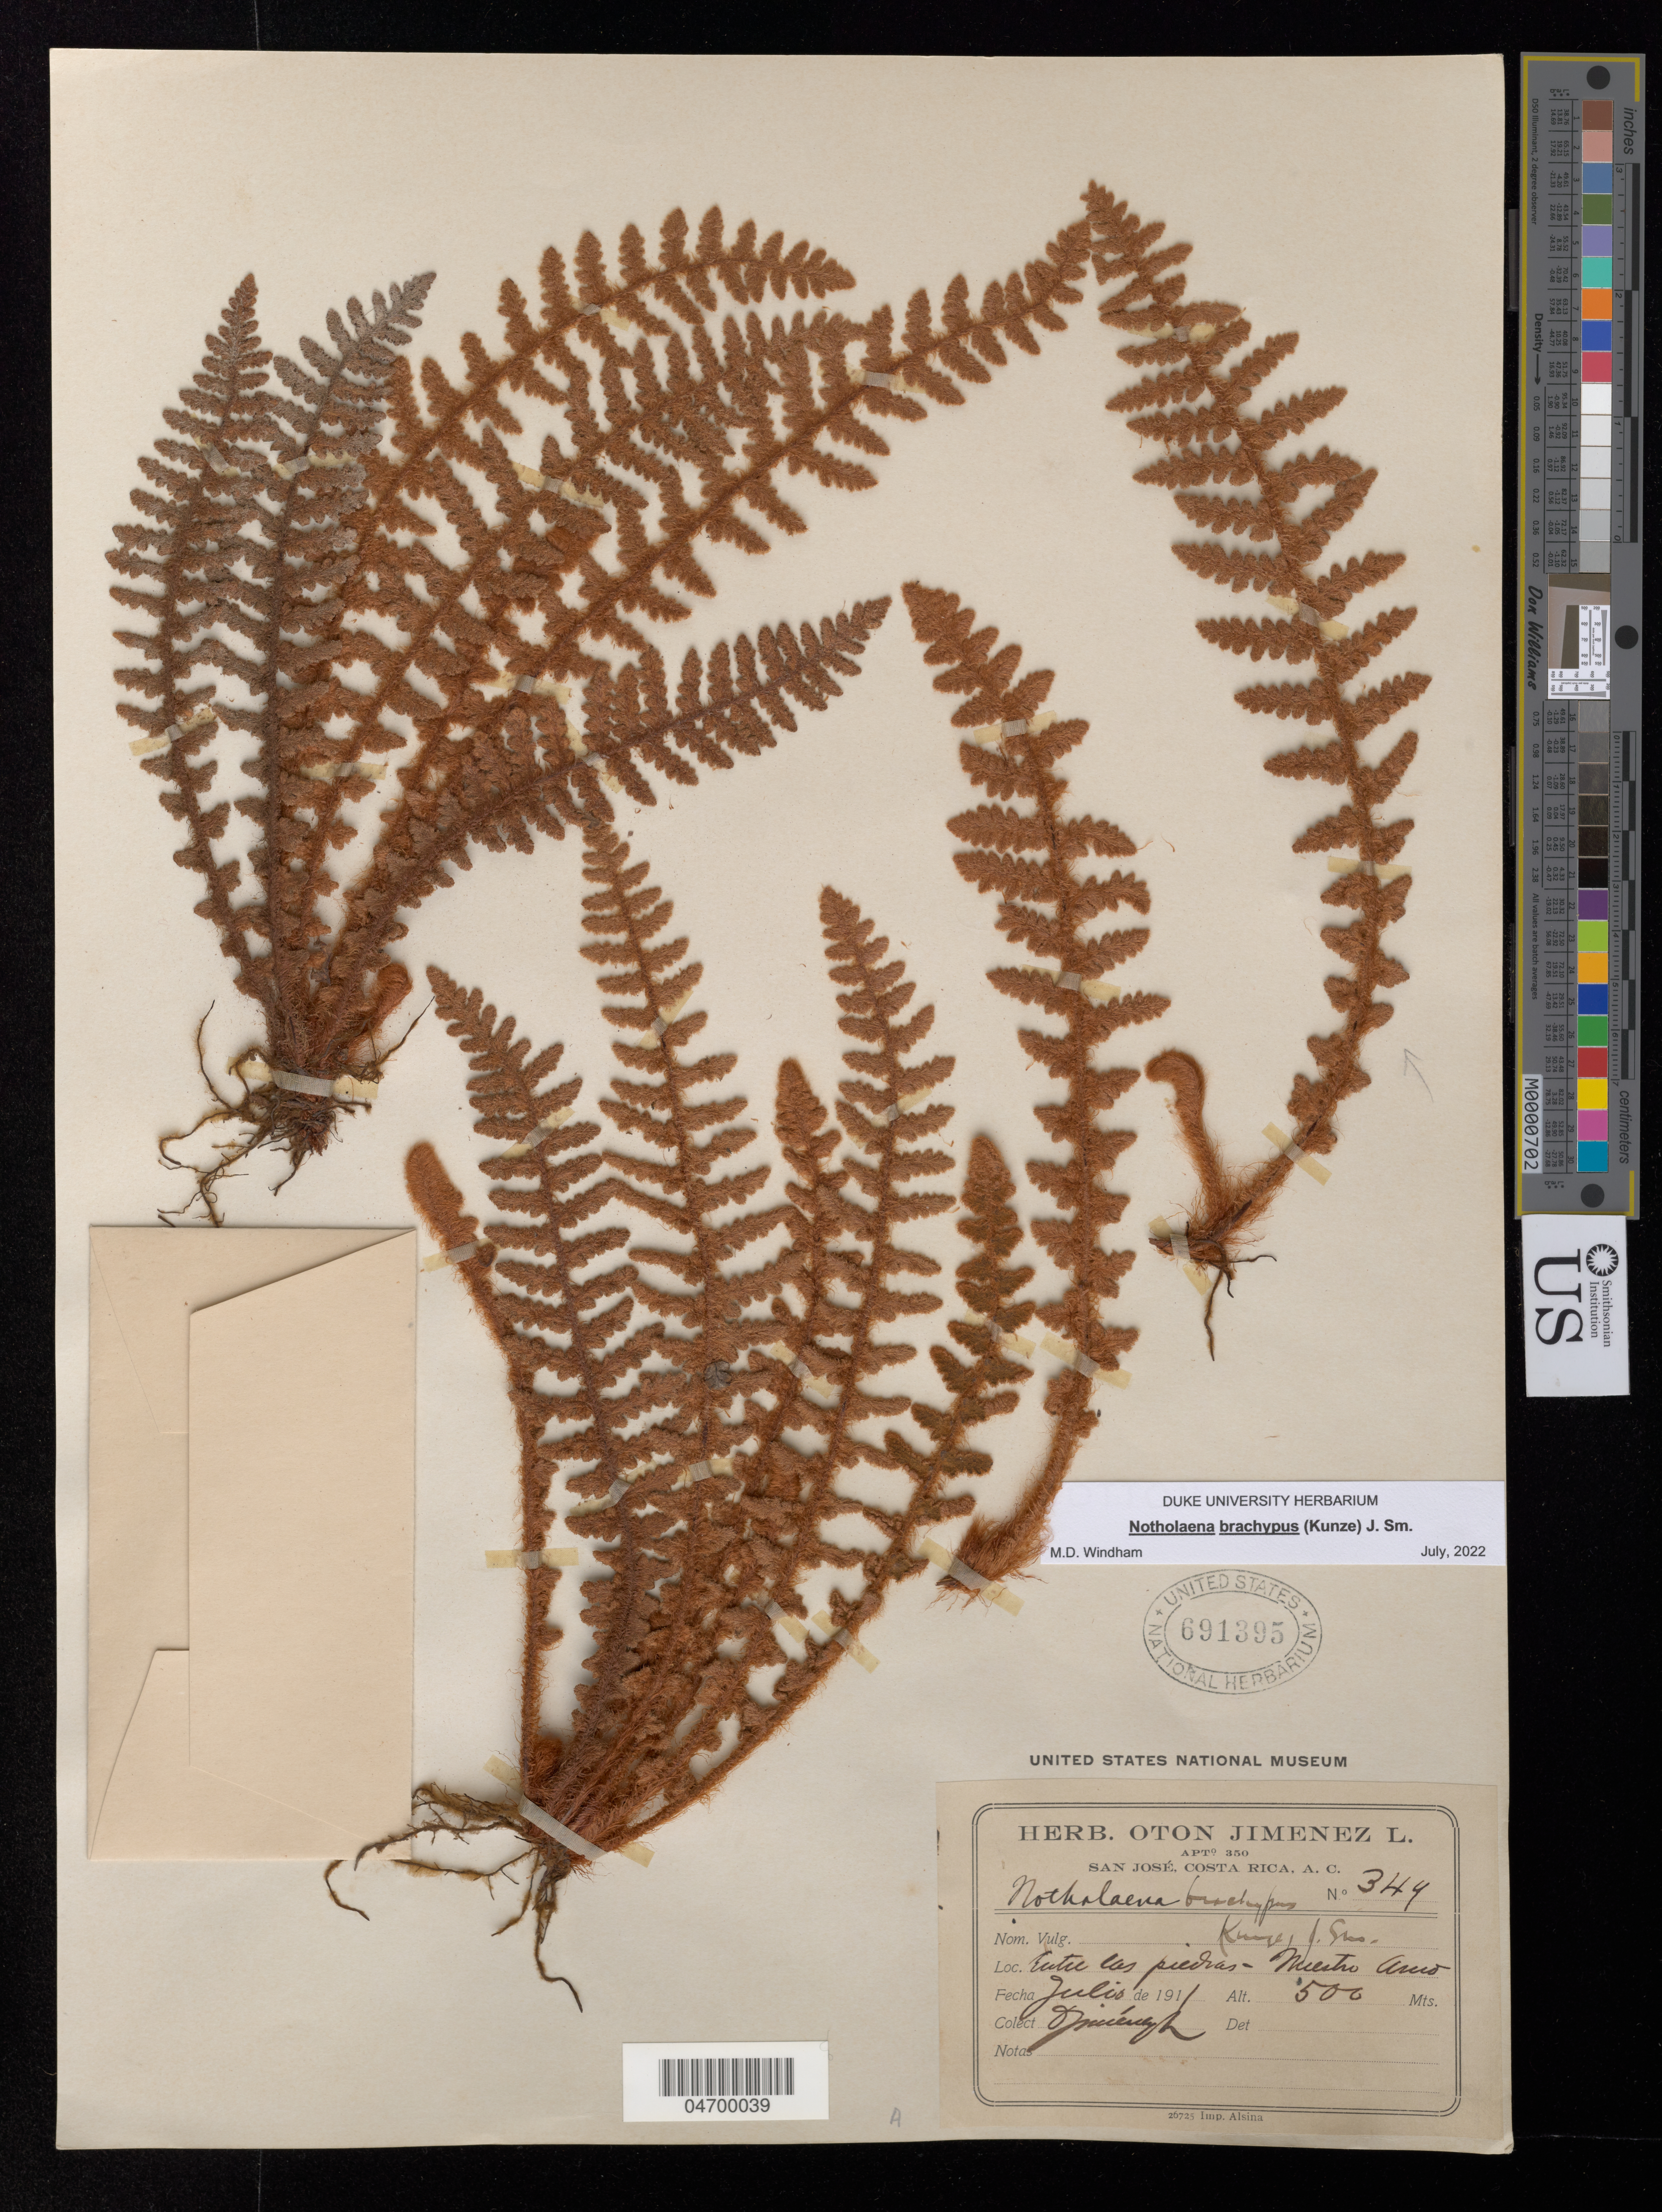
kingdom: Plantae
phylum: Tracheophyta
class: Polypodiopsida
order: Polypodiales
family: Pteridaceae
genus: Notholaena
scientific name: Notholaena brachypus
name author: (Kunze) J. Sm.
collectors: O. Jiménez L.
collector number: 344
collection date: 1911-07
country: Costa Rica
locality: Entre las piedras - Nuestro Amo.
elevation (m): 500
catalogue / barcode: US 691395